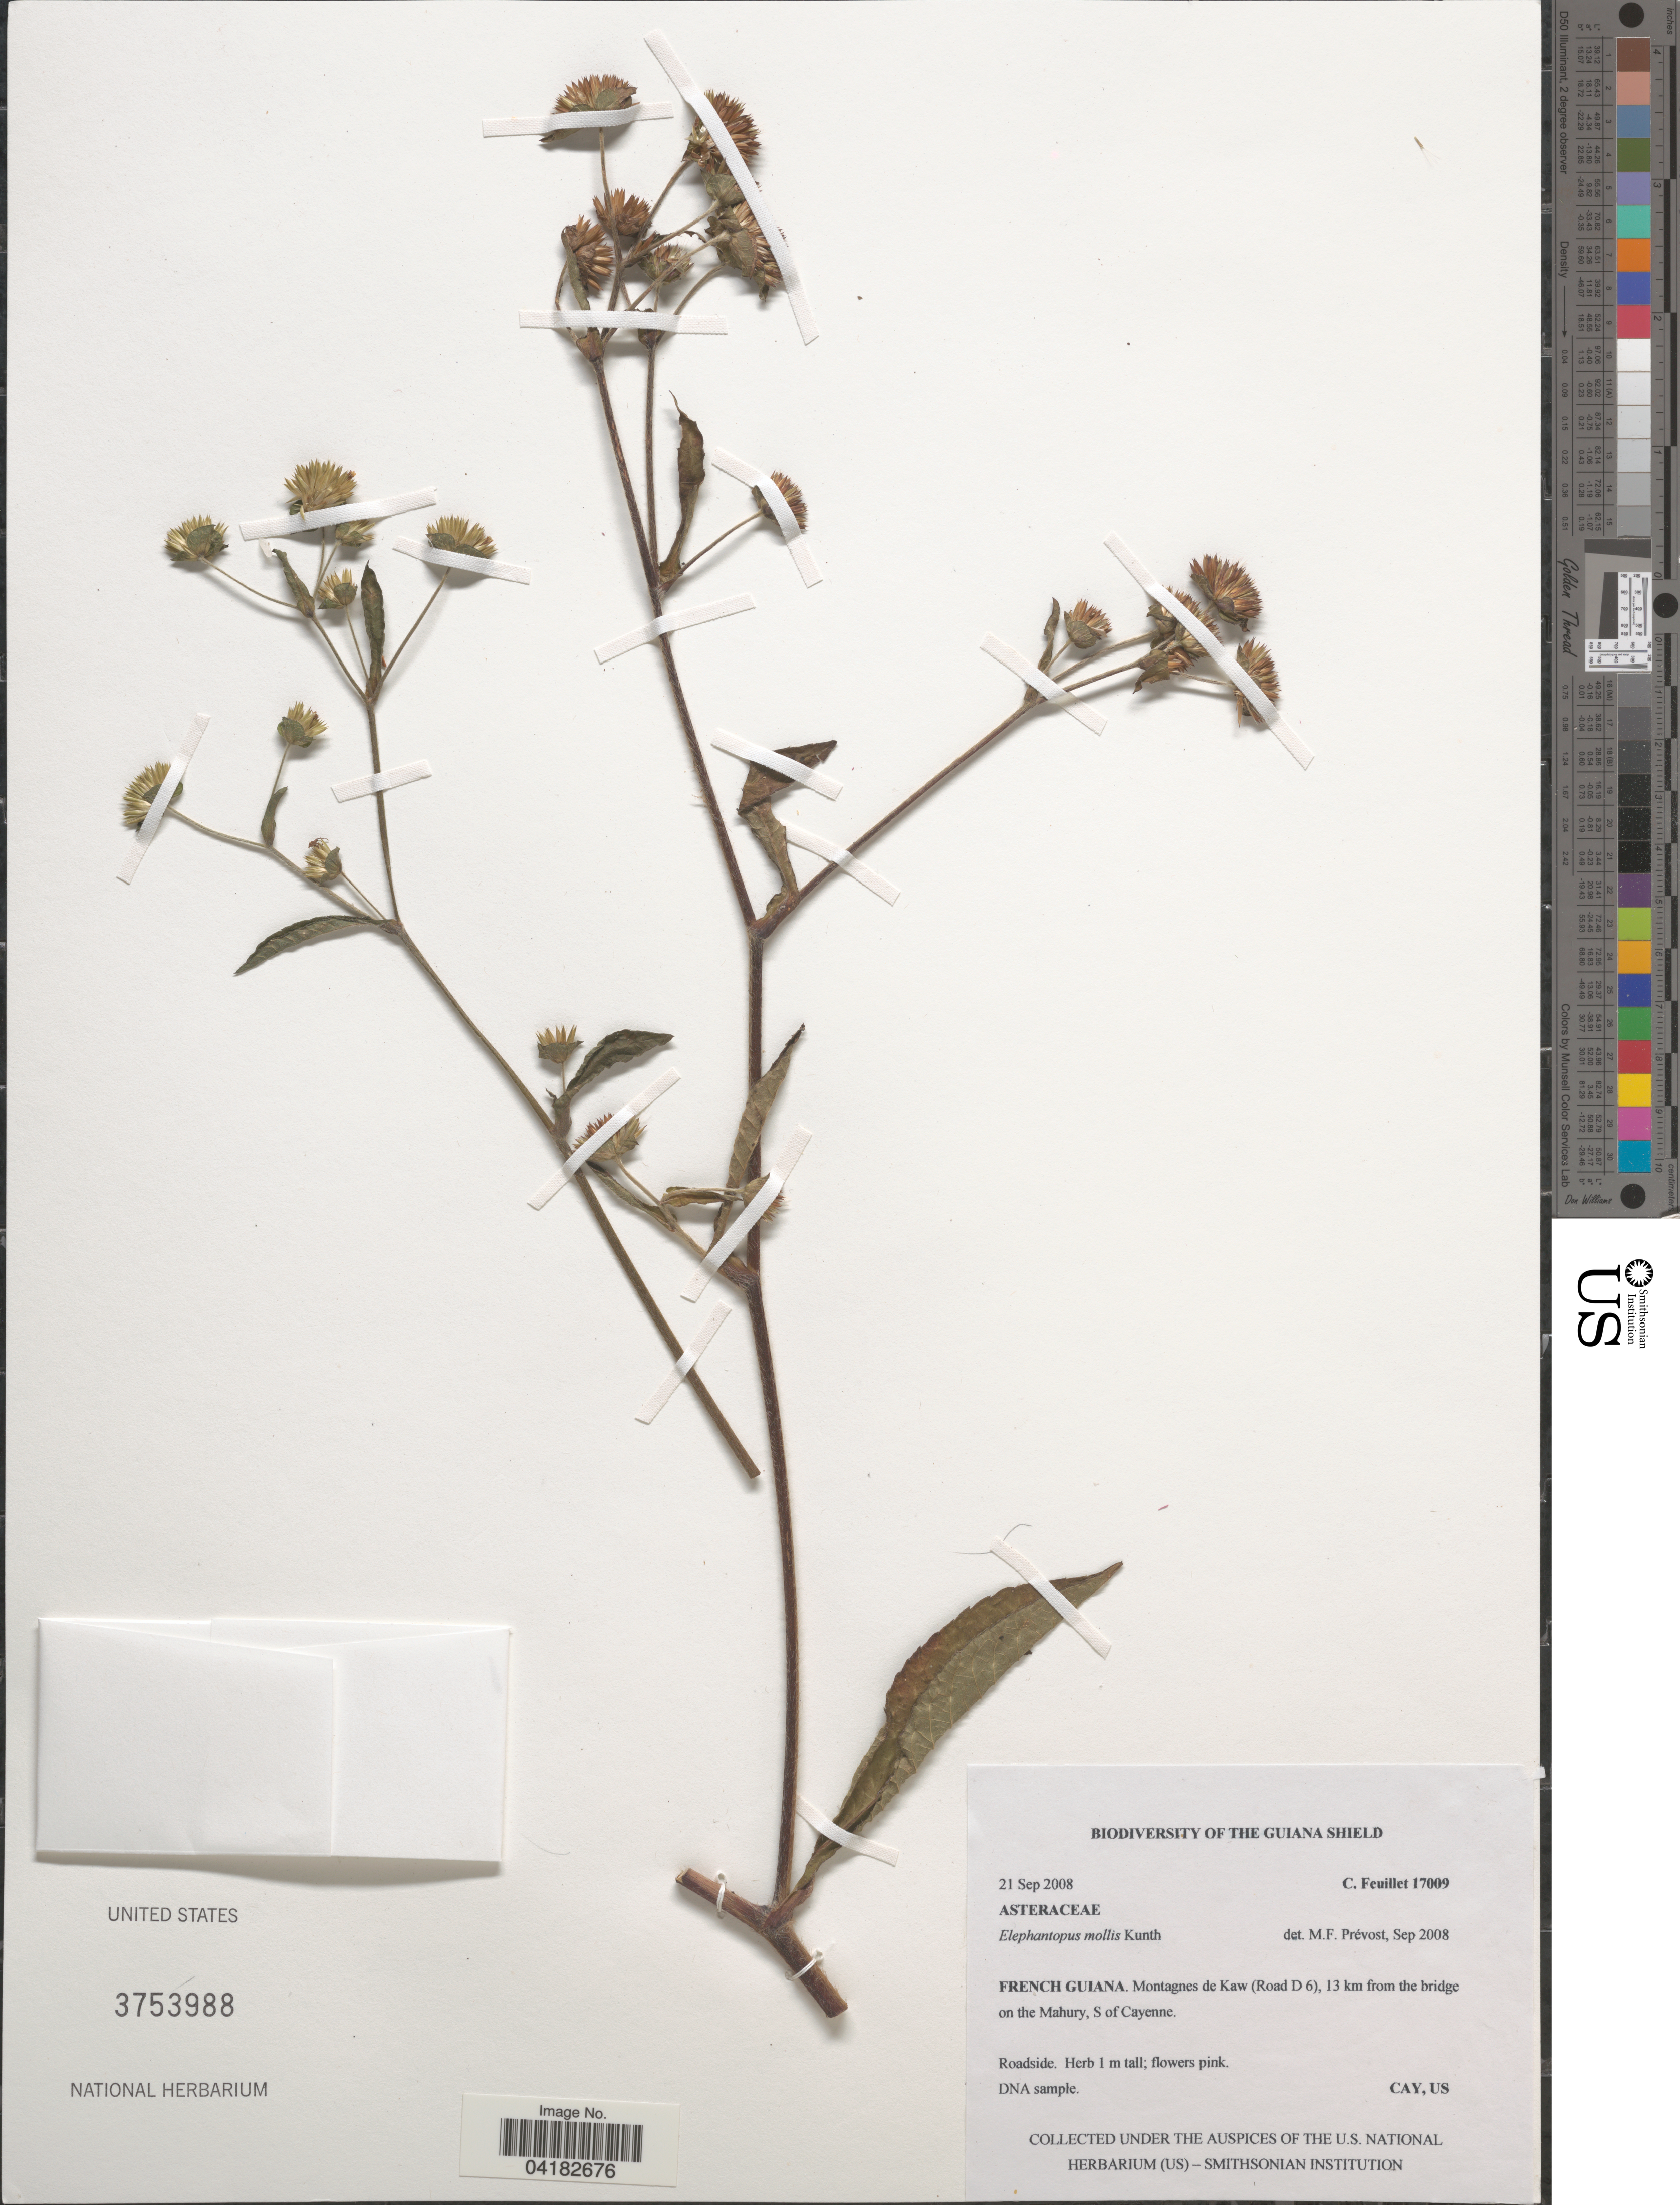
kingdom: Plantae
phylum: Tracheophyta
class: Magnoliopsida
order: Asterales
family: Asteraceae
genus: Elephantopus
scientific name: Elephantopus mollis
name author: Kunth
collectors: C. Feuillet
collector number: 17009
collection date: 2008-09-21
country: French Guiana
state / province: Cayenne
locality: The Guiana Shield. Montagnes de Kaw (Road D 6), 13 km from the bridge on the Mahury, S of Cayenne.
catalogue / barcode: US 3753988